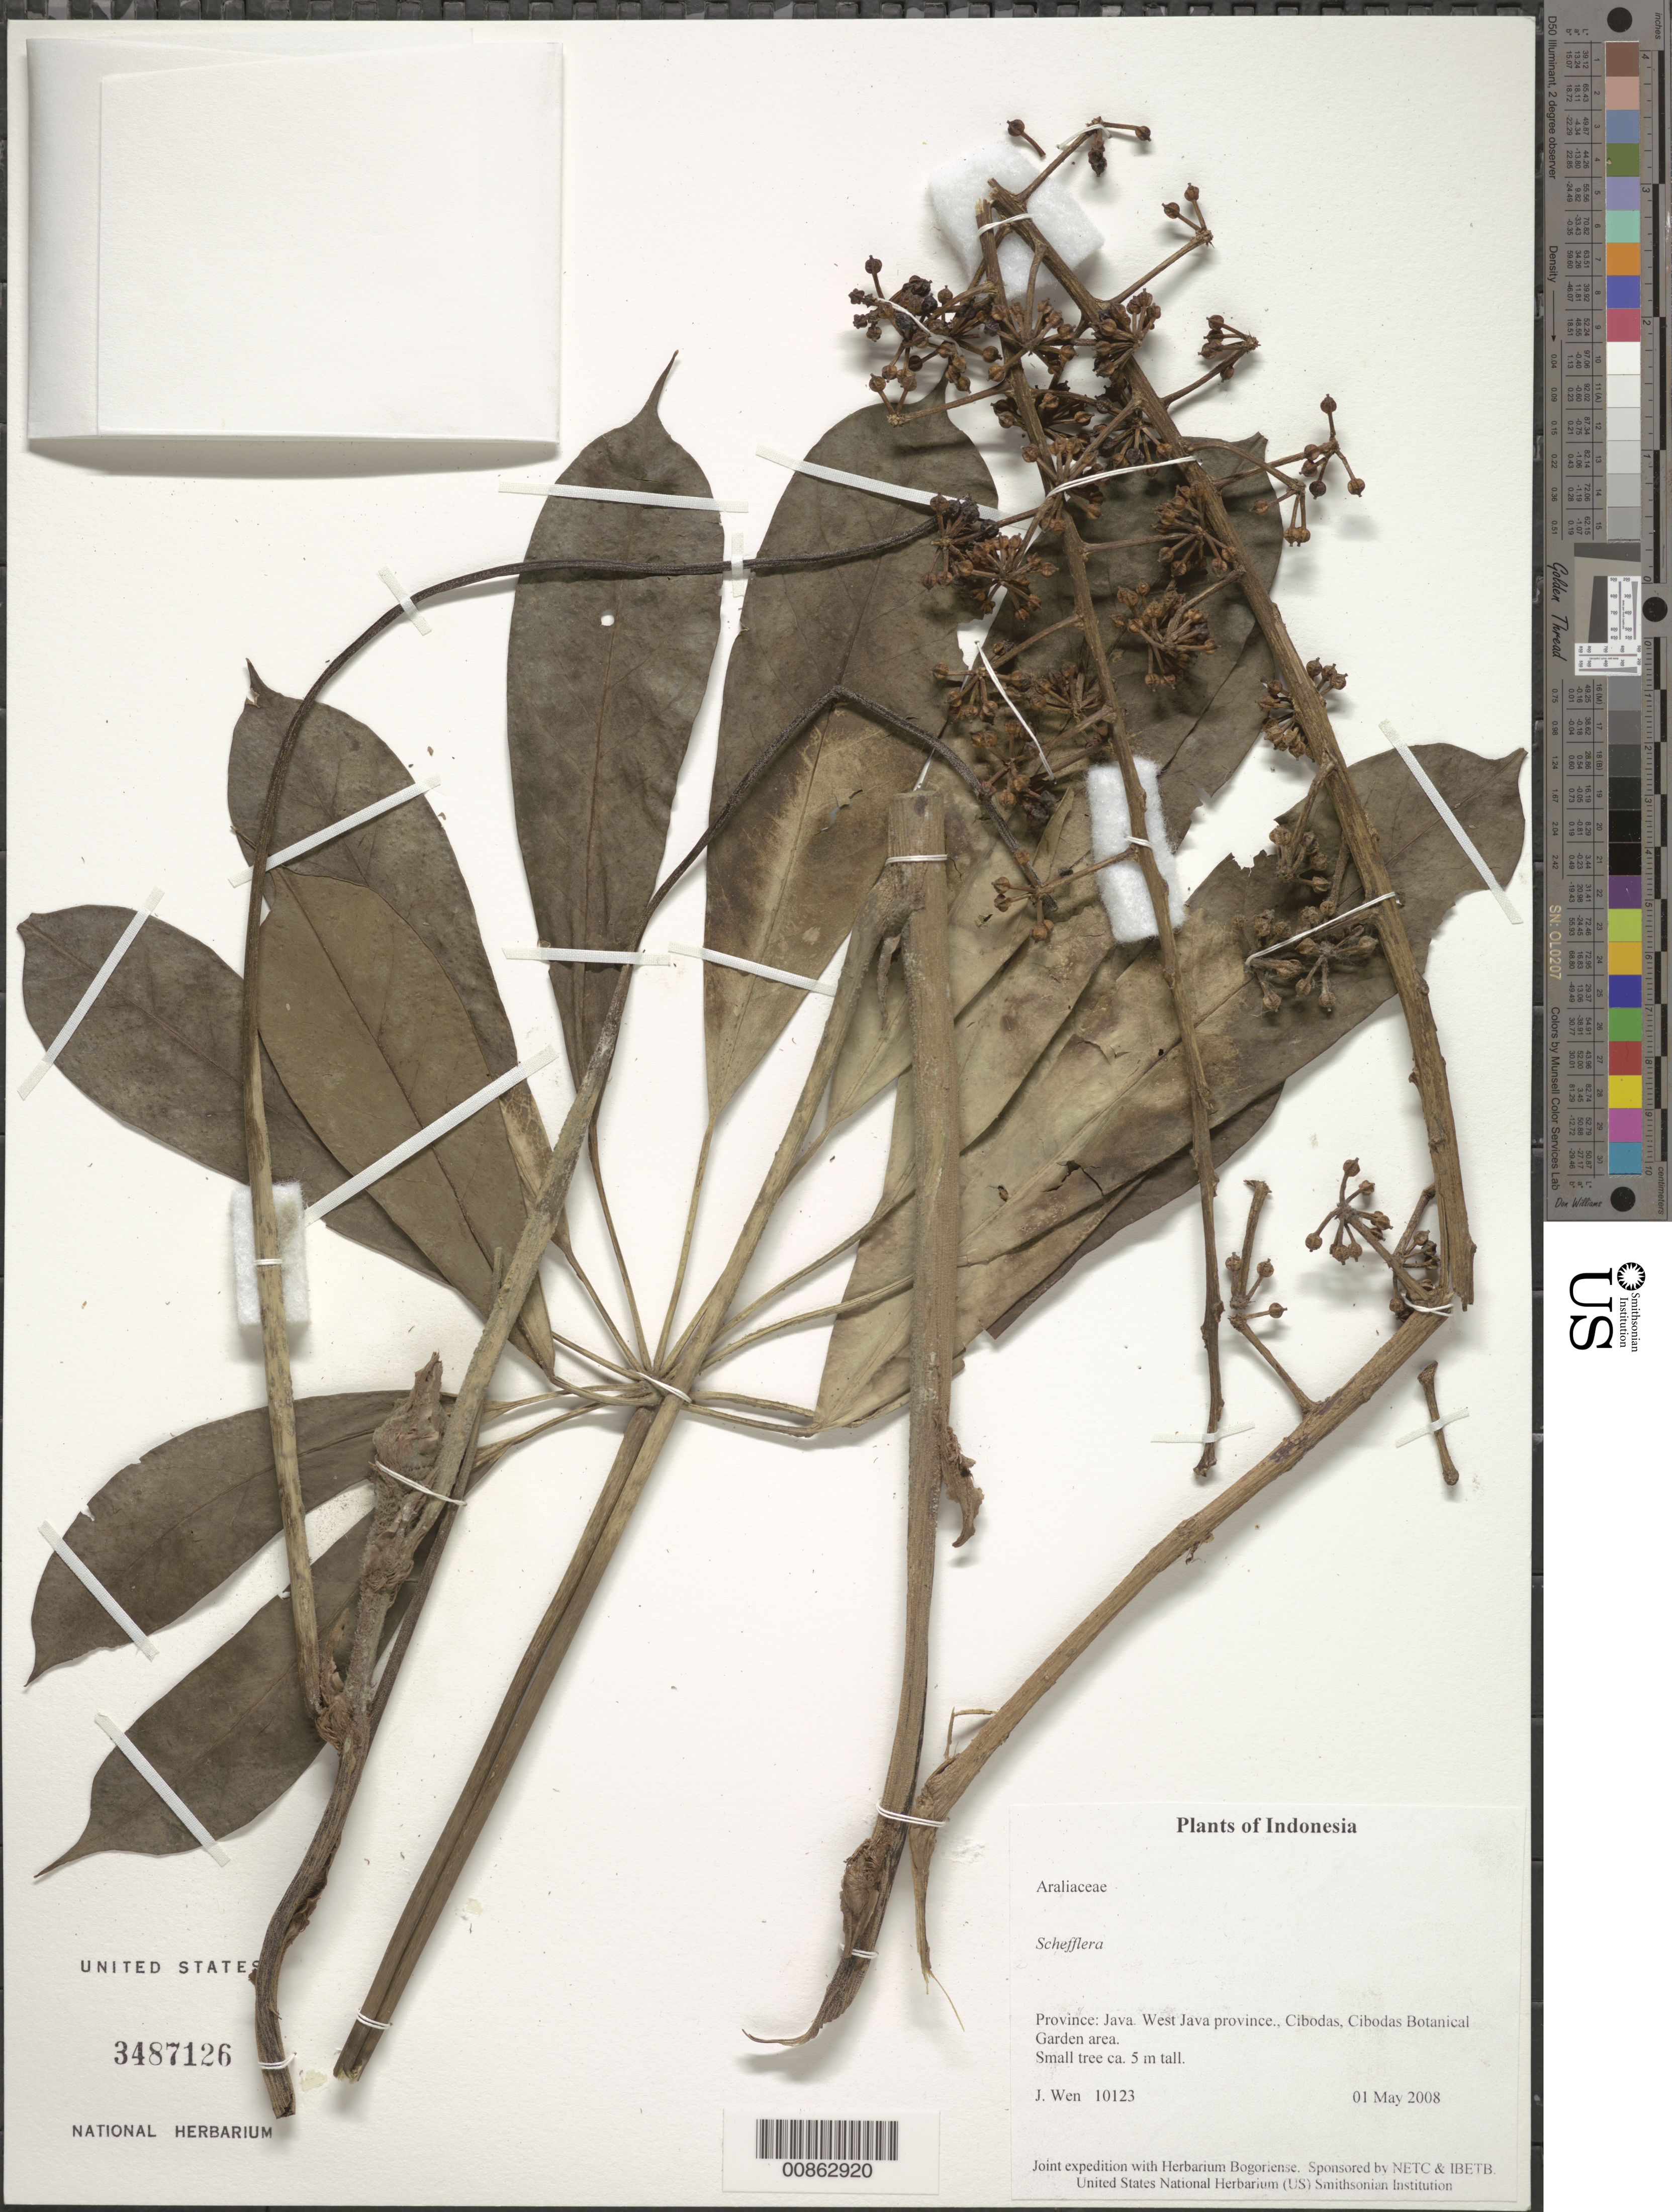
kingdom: Plantae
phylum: Tracheophyta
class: Magnoliopsida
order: Apiales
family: Araliaceae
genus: Schefflera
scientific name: Schefflera sp.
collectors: J. Wen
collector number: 10123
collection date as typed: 01 May 2008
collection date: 2008-05-01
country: Indonesia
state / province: Java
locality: West Java Province, Cibodas, Cibodas Botanical Garden area.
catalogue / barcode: US 3487126